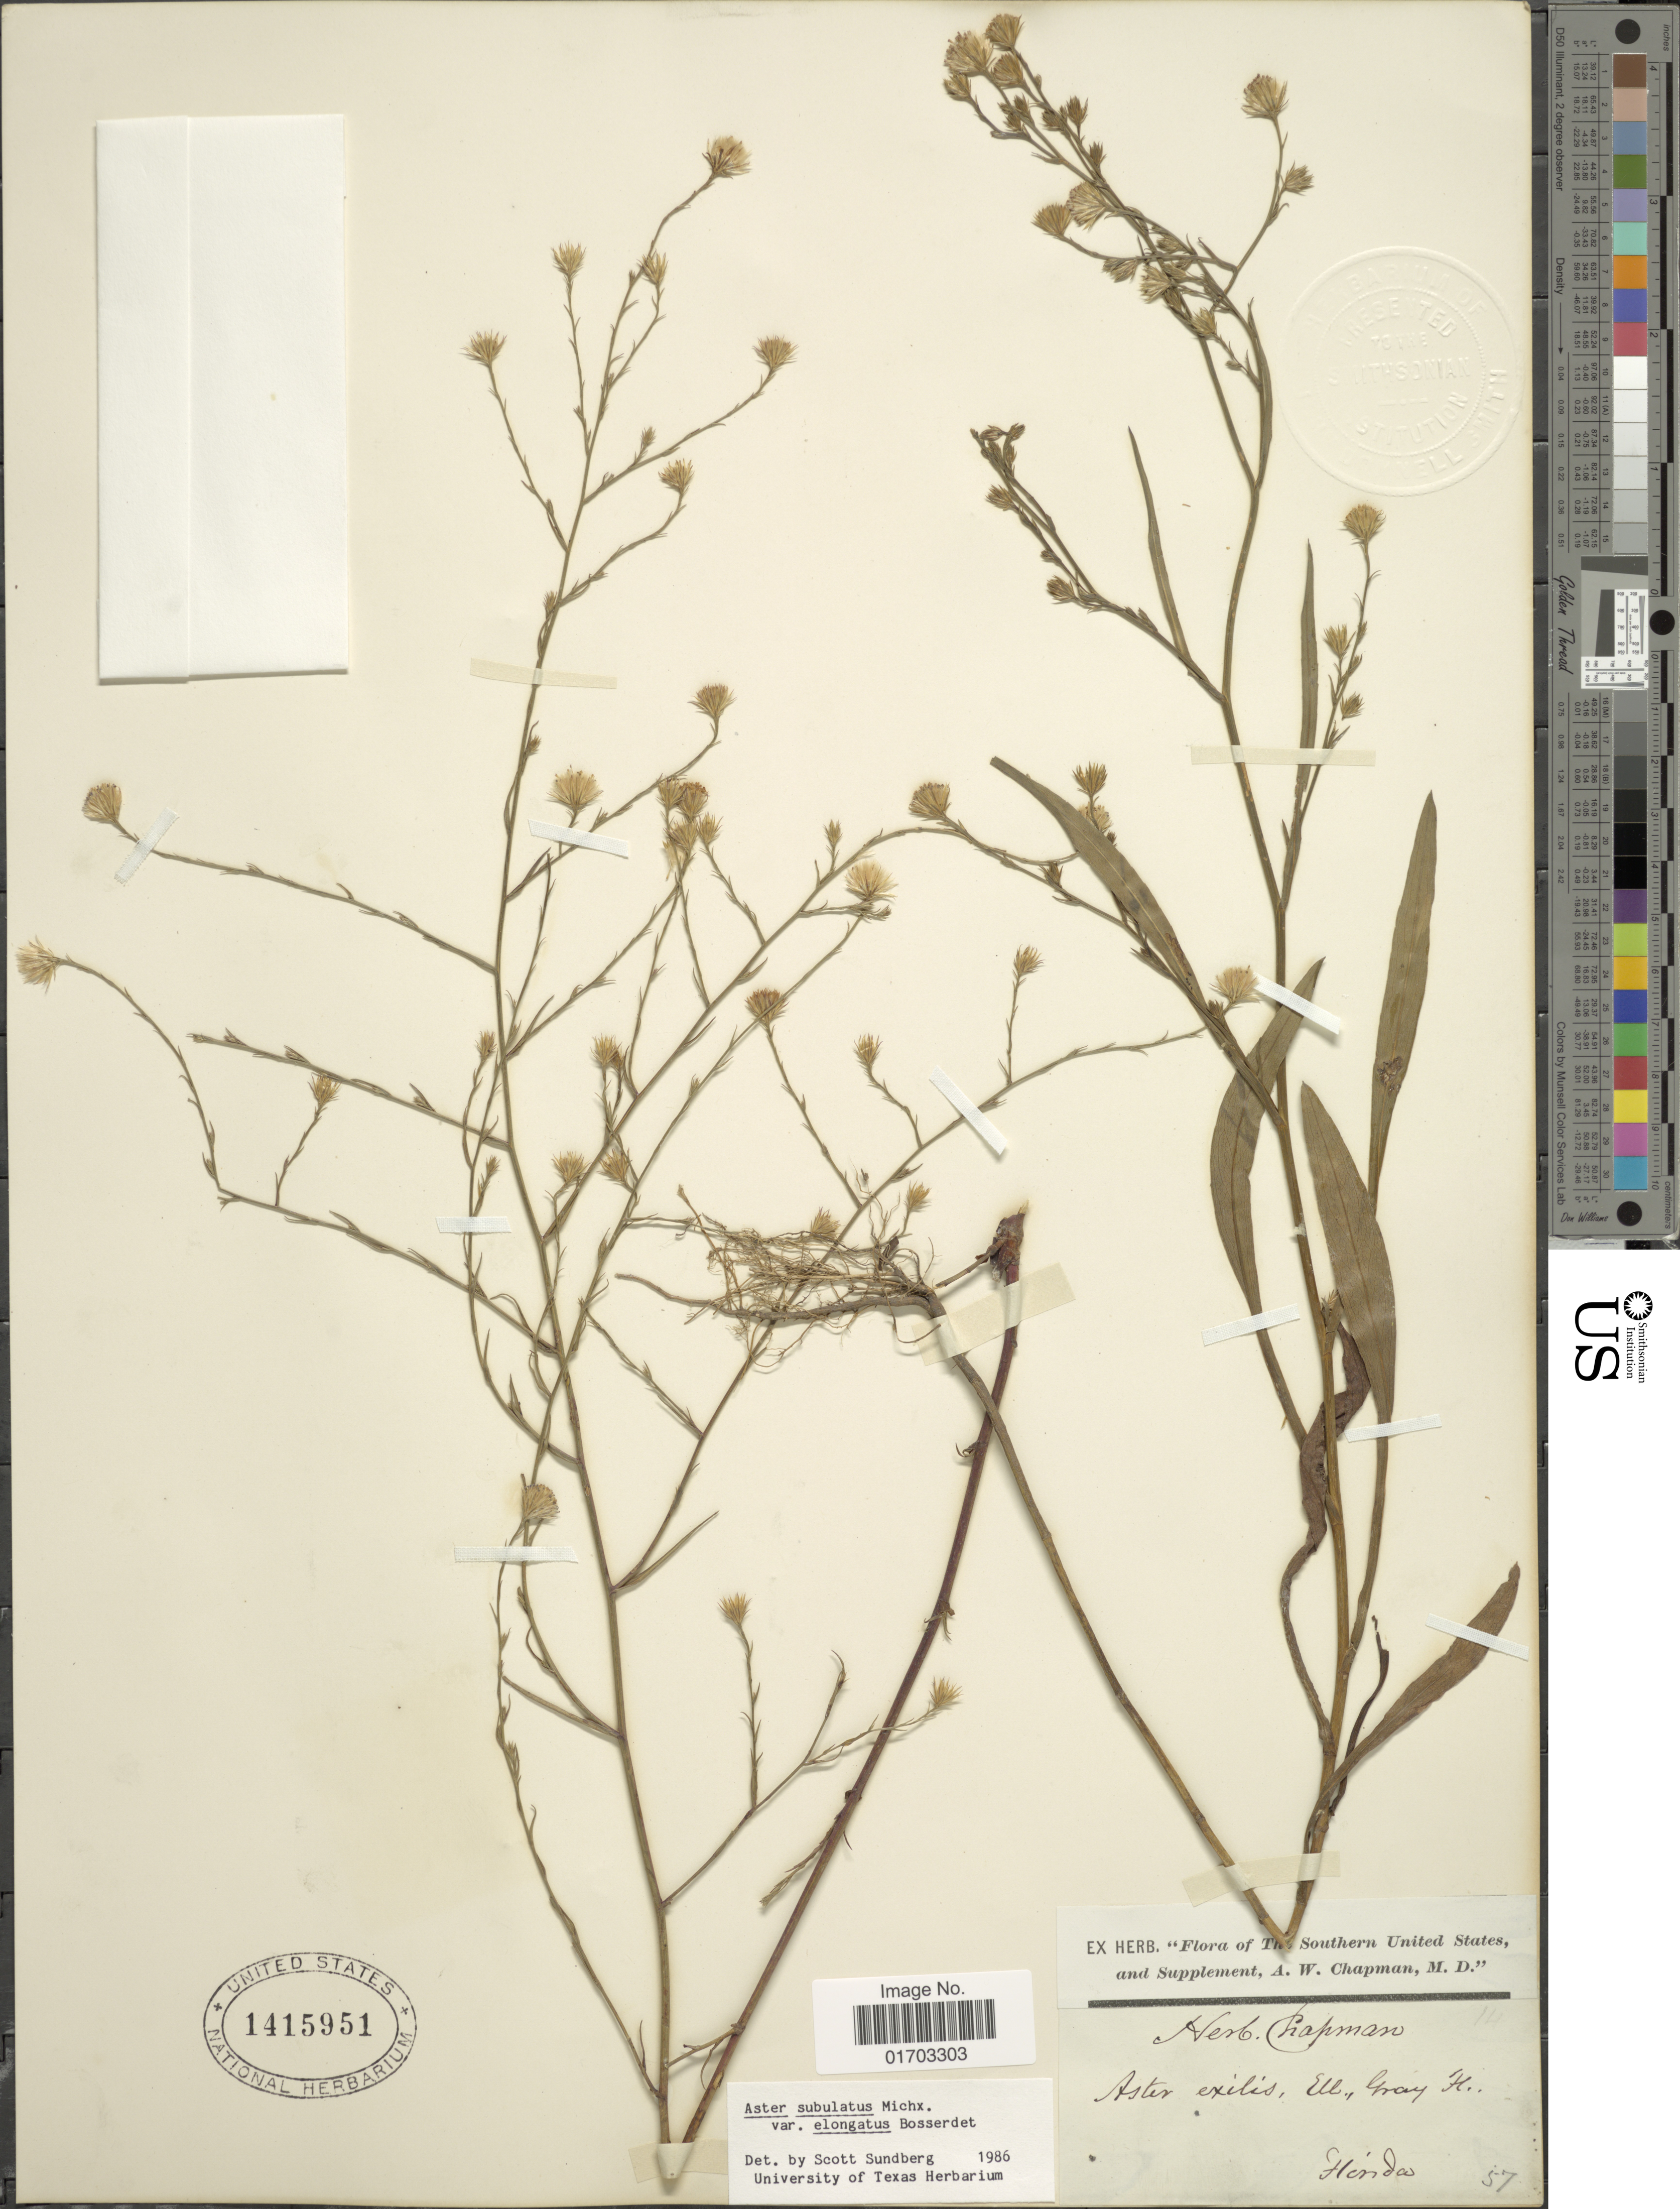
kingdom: Plantae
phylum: Tracheophyta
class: Magnoliopsida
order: Asterales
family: Asteraceae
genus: Symphyotrichum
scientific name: Symphyotrichum bahamense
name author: (Britton) G.L. Nesom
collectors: A. W. Chapman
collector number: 57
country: United States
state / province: Florida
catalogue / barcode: US 1415951